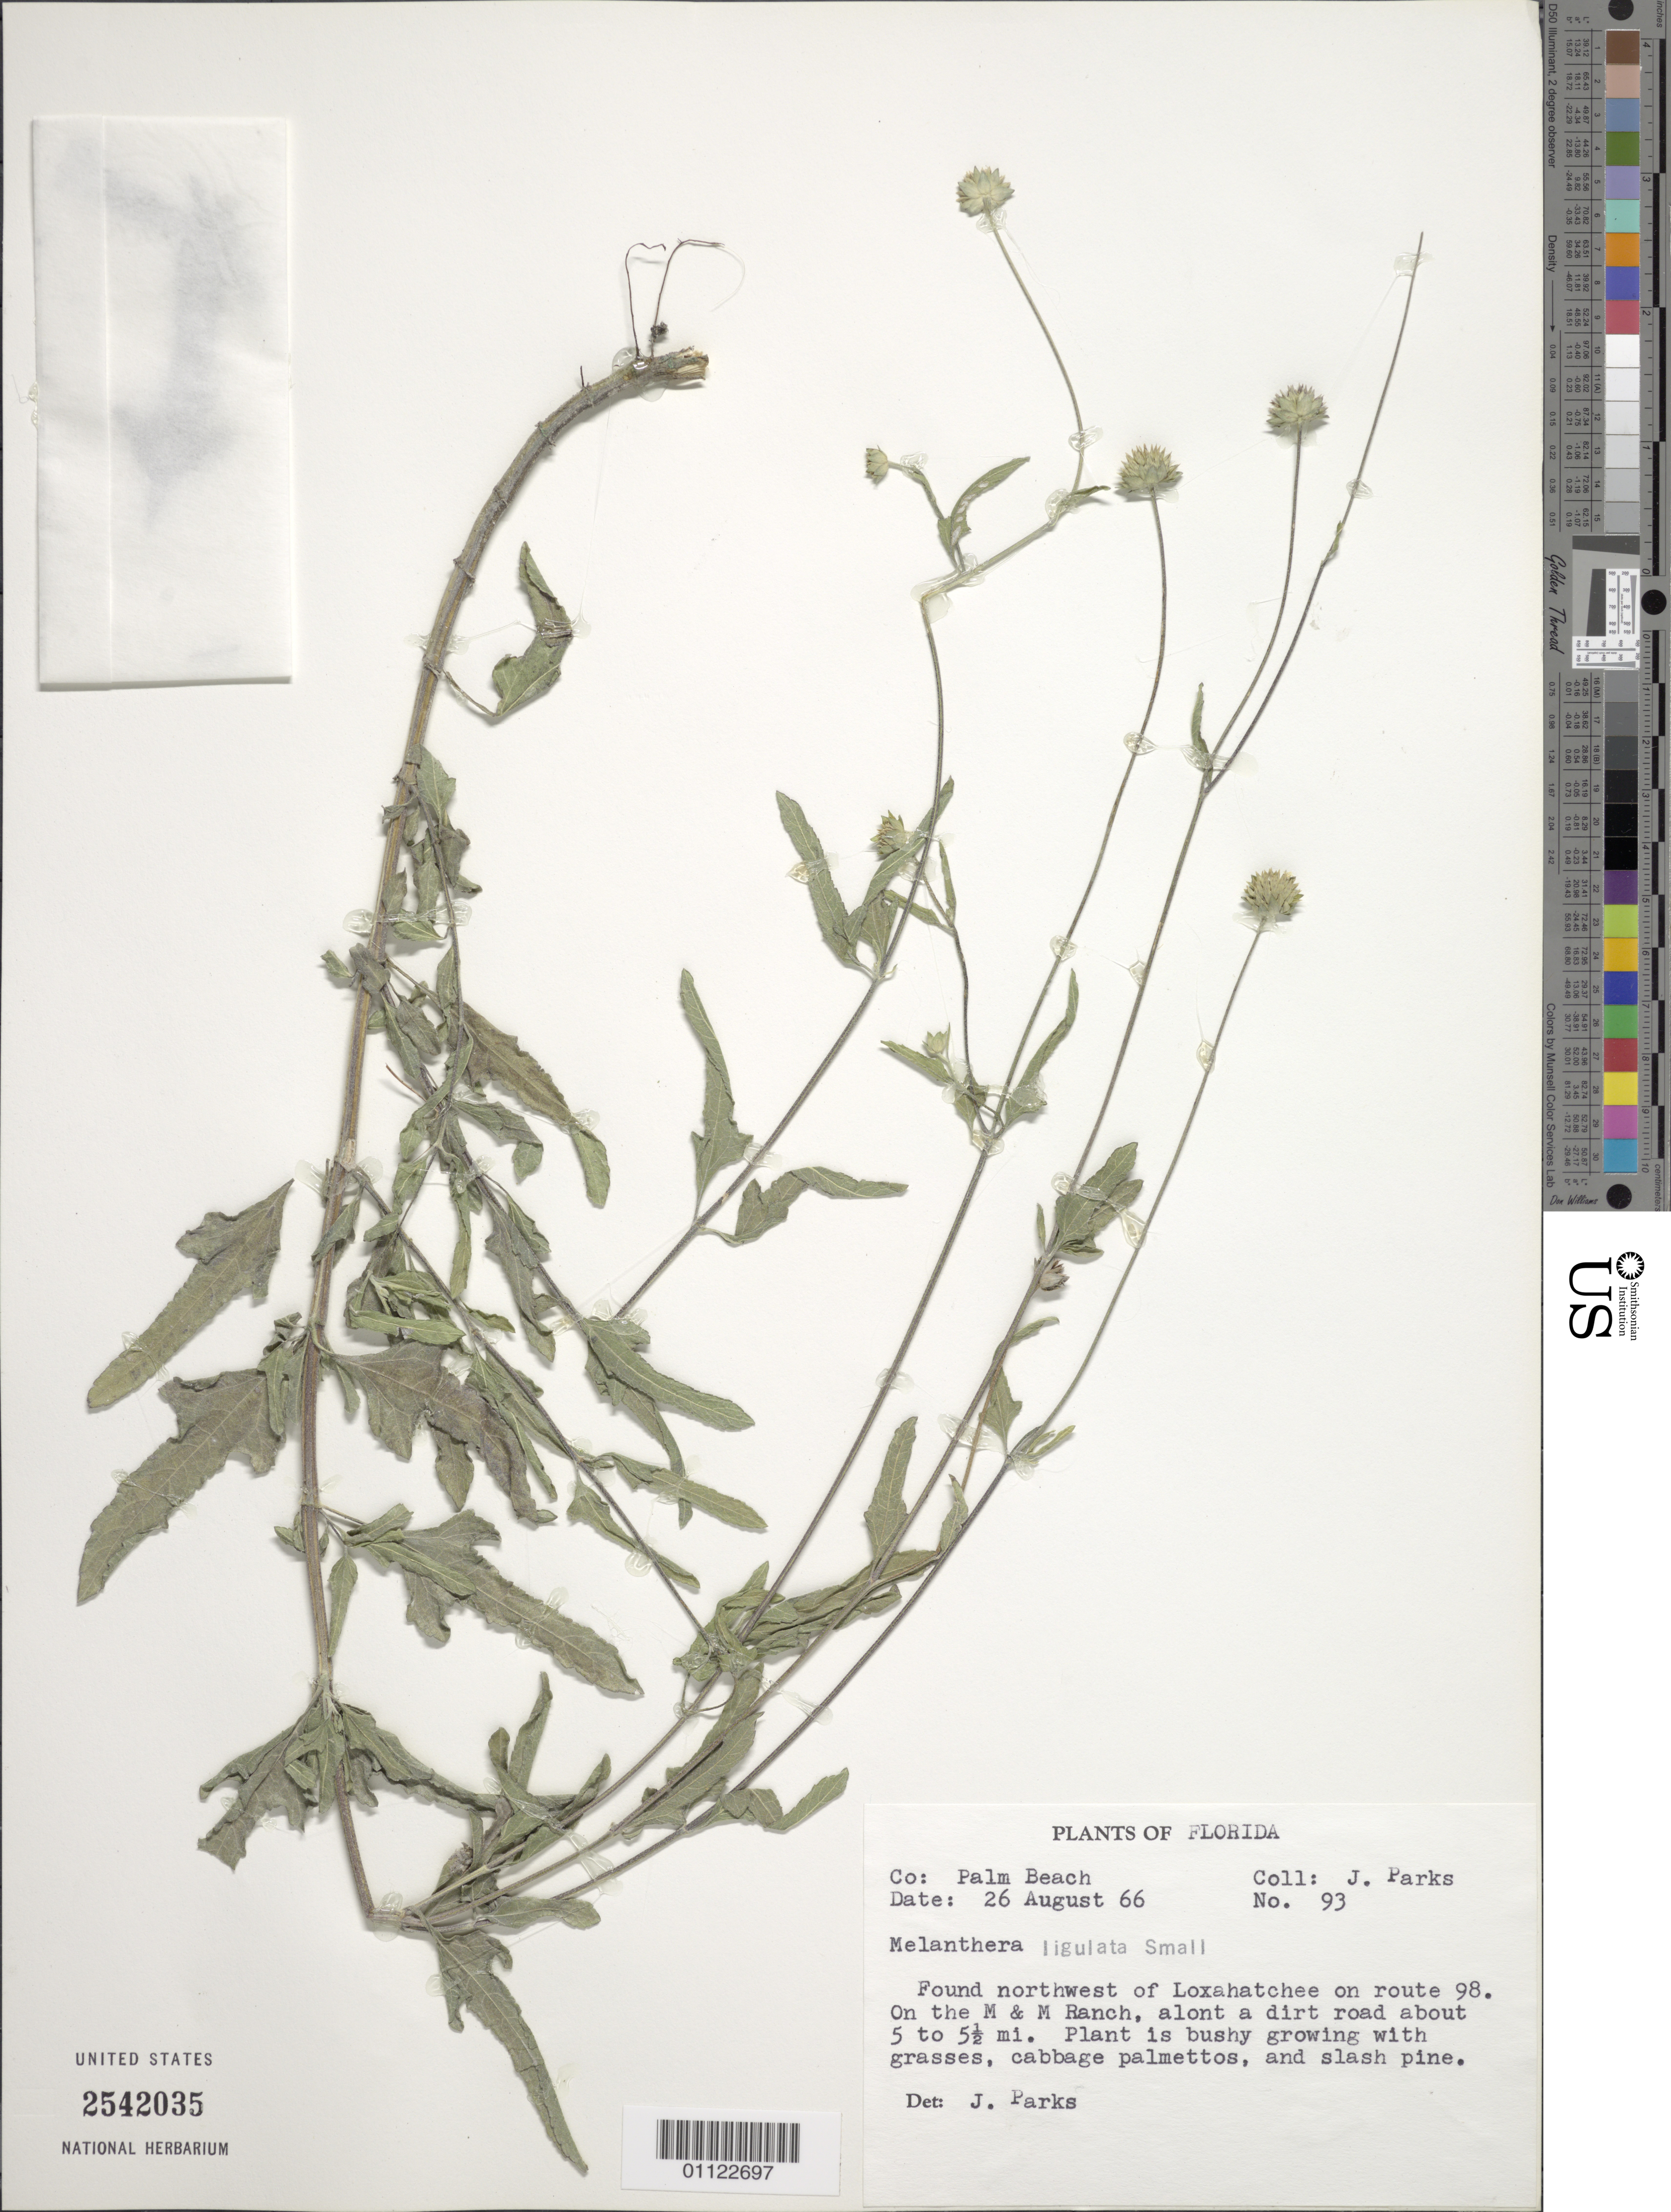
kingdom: Plantae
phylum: Tracheophyta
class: Magnoliopsida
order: Asterales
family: Asteraceae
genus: Melanthera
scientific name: Melanthera ligulata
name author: Small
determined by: Parks, J.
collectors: J. Parks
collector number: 93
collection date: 1966-08-26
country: United States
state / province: Florida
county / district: Palm Beach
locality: Found northwest of Laxahetchee on route 98. On the M & M Ranch, along a dirt road about 5 to 5 1/2 mi.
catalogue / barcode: US 2542035